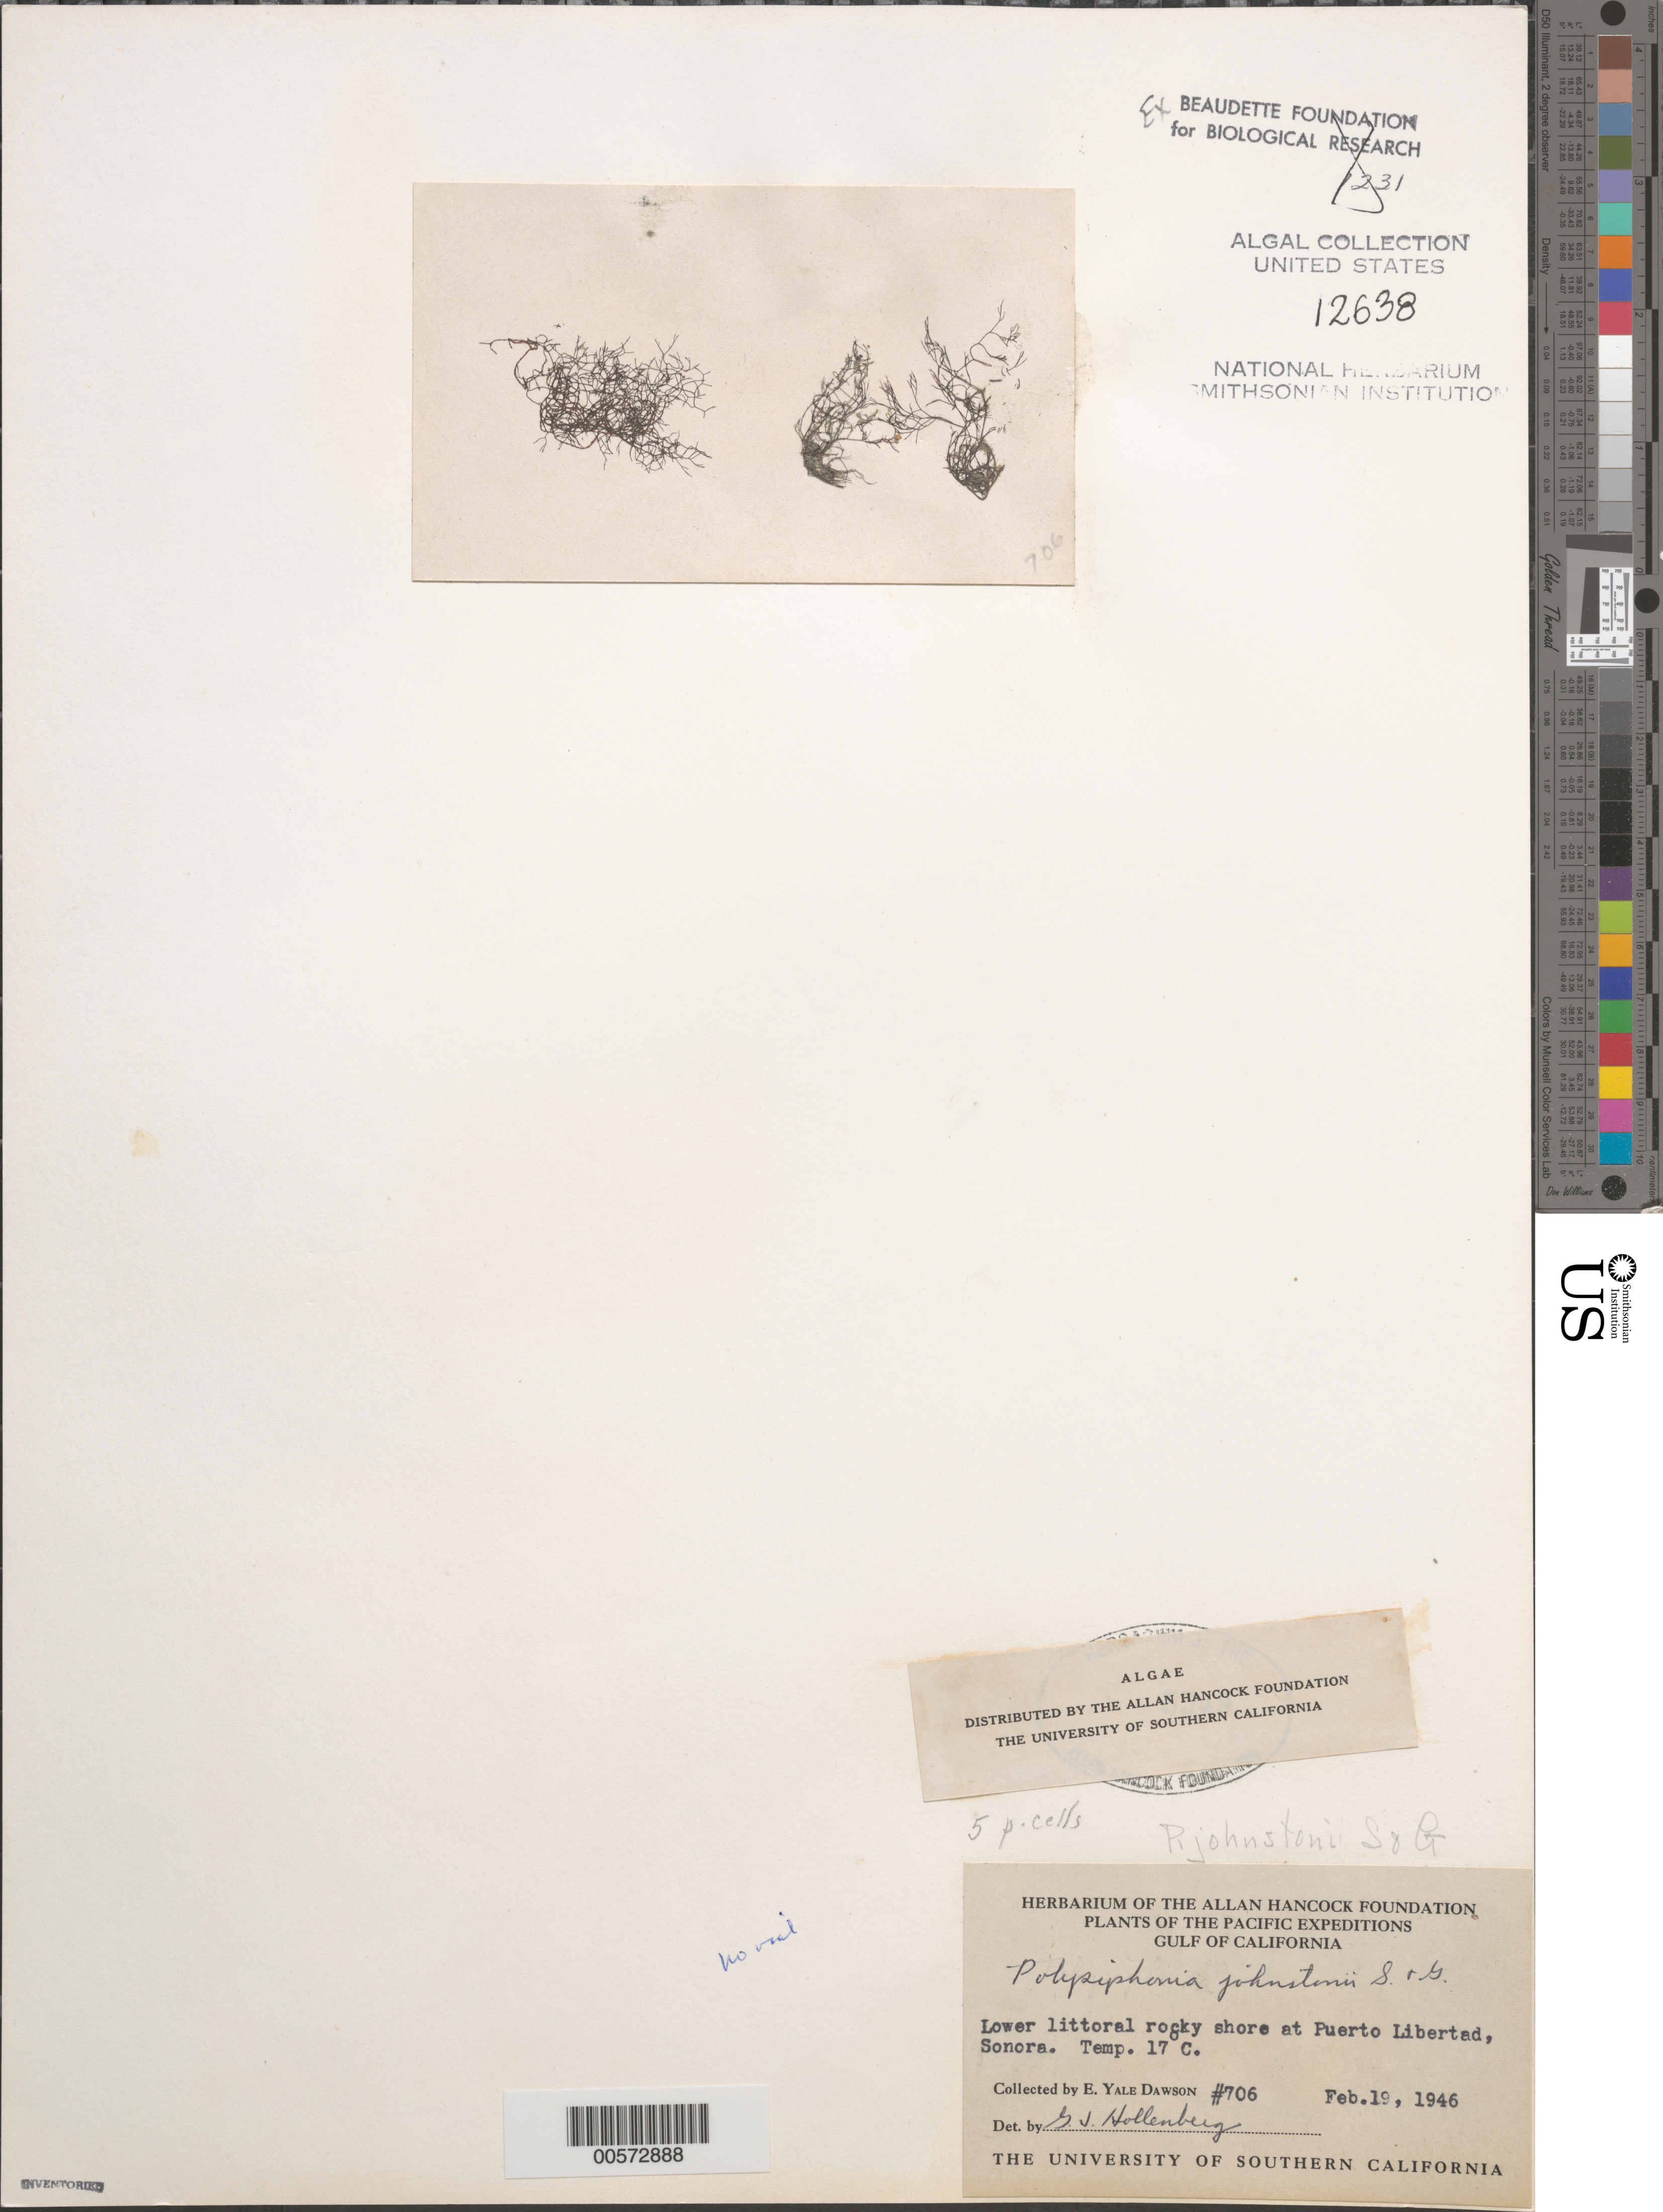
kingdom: Plantae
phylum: Rhodophyta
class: Florideophyceae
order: Ceramiales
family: Rhodomelaceae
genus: Melanothamnus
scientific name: Melanothamnus johnstonii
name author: (Setchell & N.L. Gardner) Diaz-Tapia & Maggs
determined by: Algae name updating Project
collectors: E. Y. Dawson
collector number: EYD 706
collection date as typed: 19 Feb 1946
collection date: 1946-02-19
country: Mexico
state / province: Sonora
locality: Puerto Libertad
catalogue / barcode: US 12638